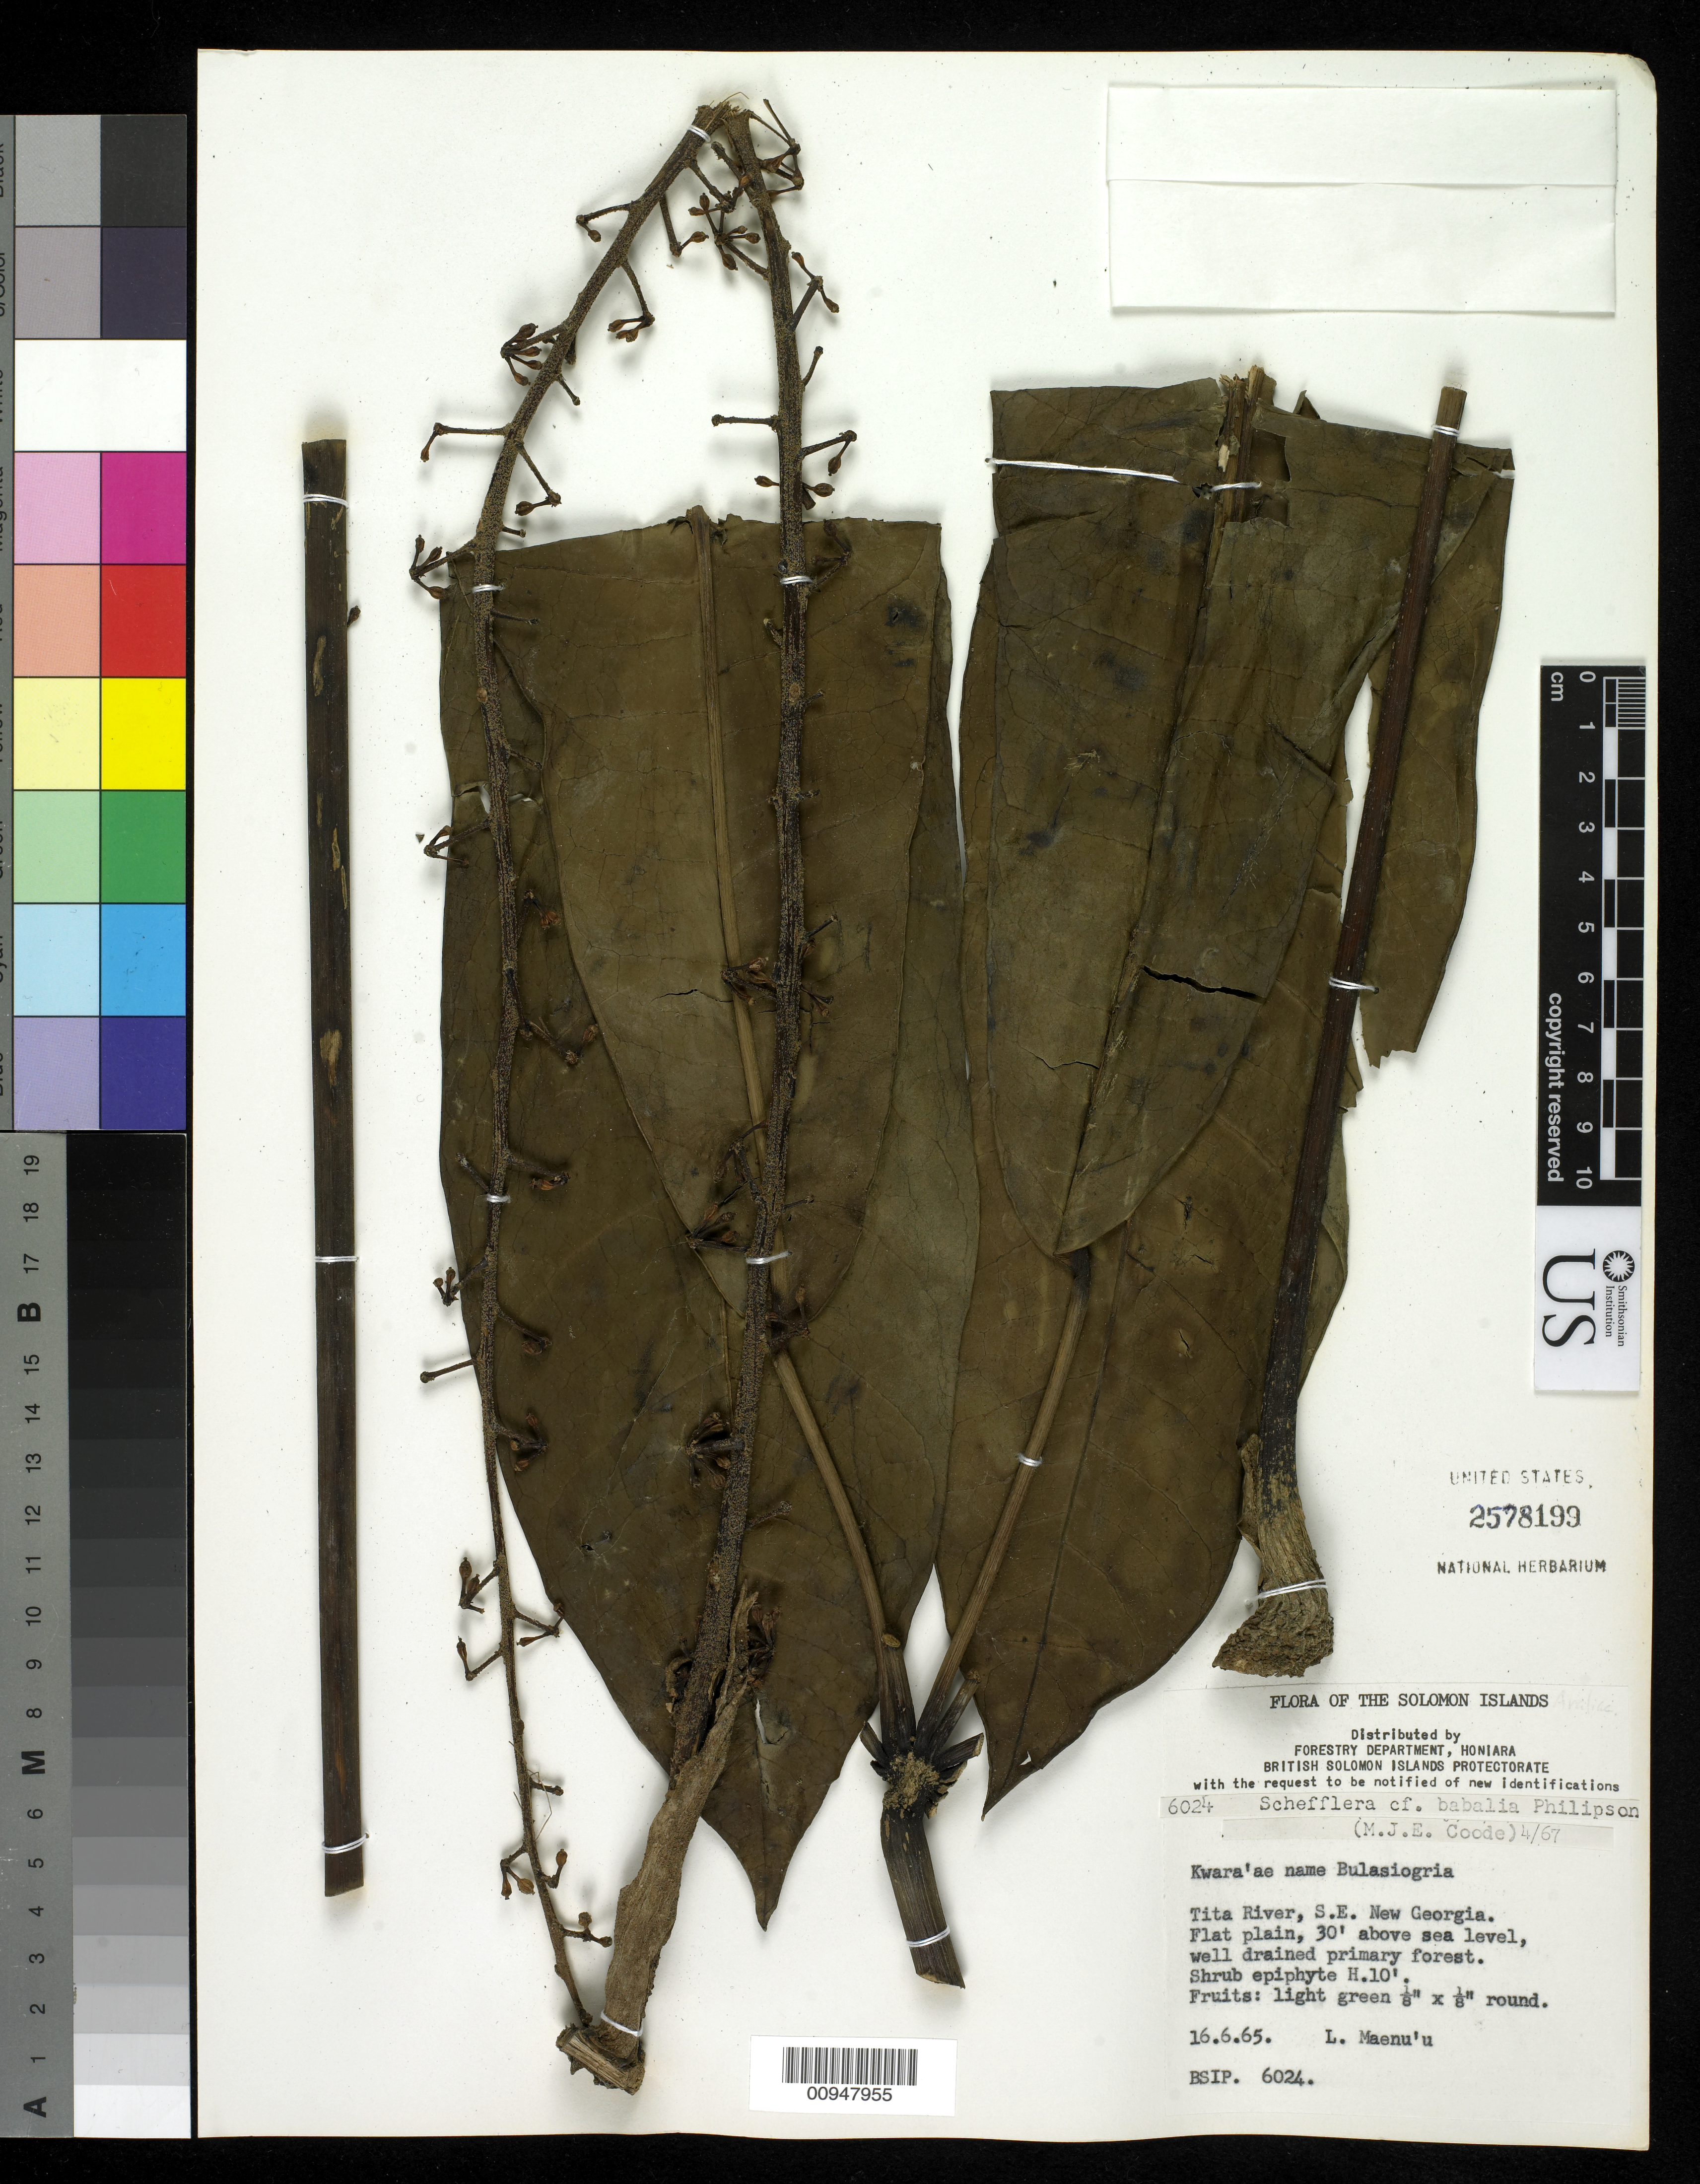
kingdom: Plantae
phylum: Tracheophyta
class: Magnoliopsida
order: Apiales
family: Araliaceae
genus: Heptapleurum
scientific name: Heptapleurum bougainvilleanum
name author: (Harms) Lowry & G. M. Plunkett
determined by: Wagner, W. L., (BOT), Smithsonian Institution - National Museum of Natural History (UNITED STATES)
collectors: L. Maenu'u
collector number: BSIP 6024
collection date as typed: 16 Jun 1965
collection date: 1965-06-16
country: Solomon Islands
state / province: Western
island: New Georgia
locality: Tita River, SE New Georgia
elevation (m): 9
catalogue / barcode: US 2578199